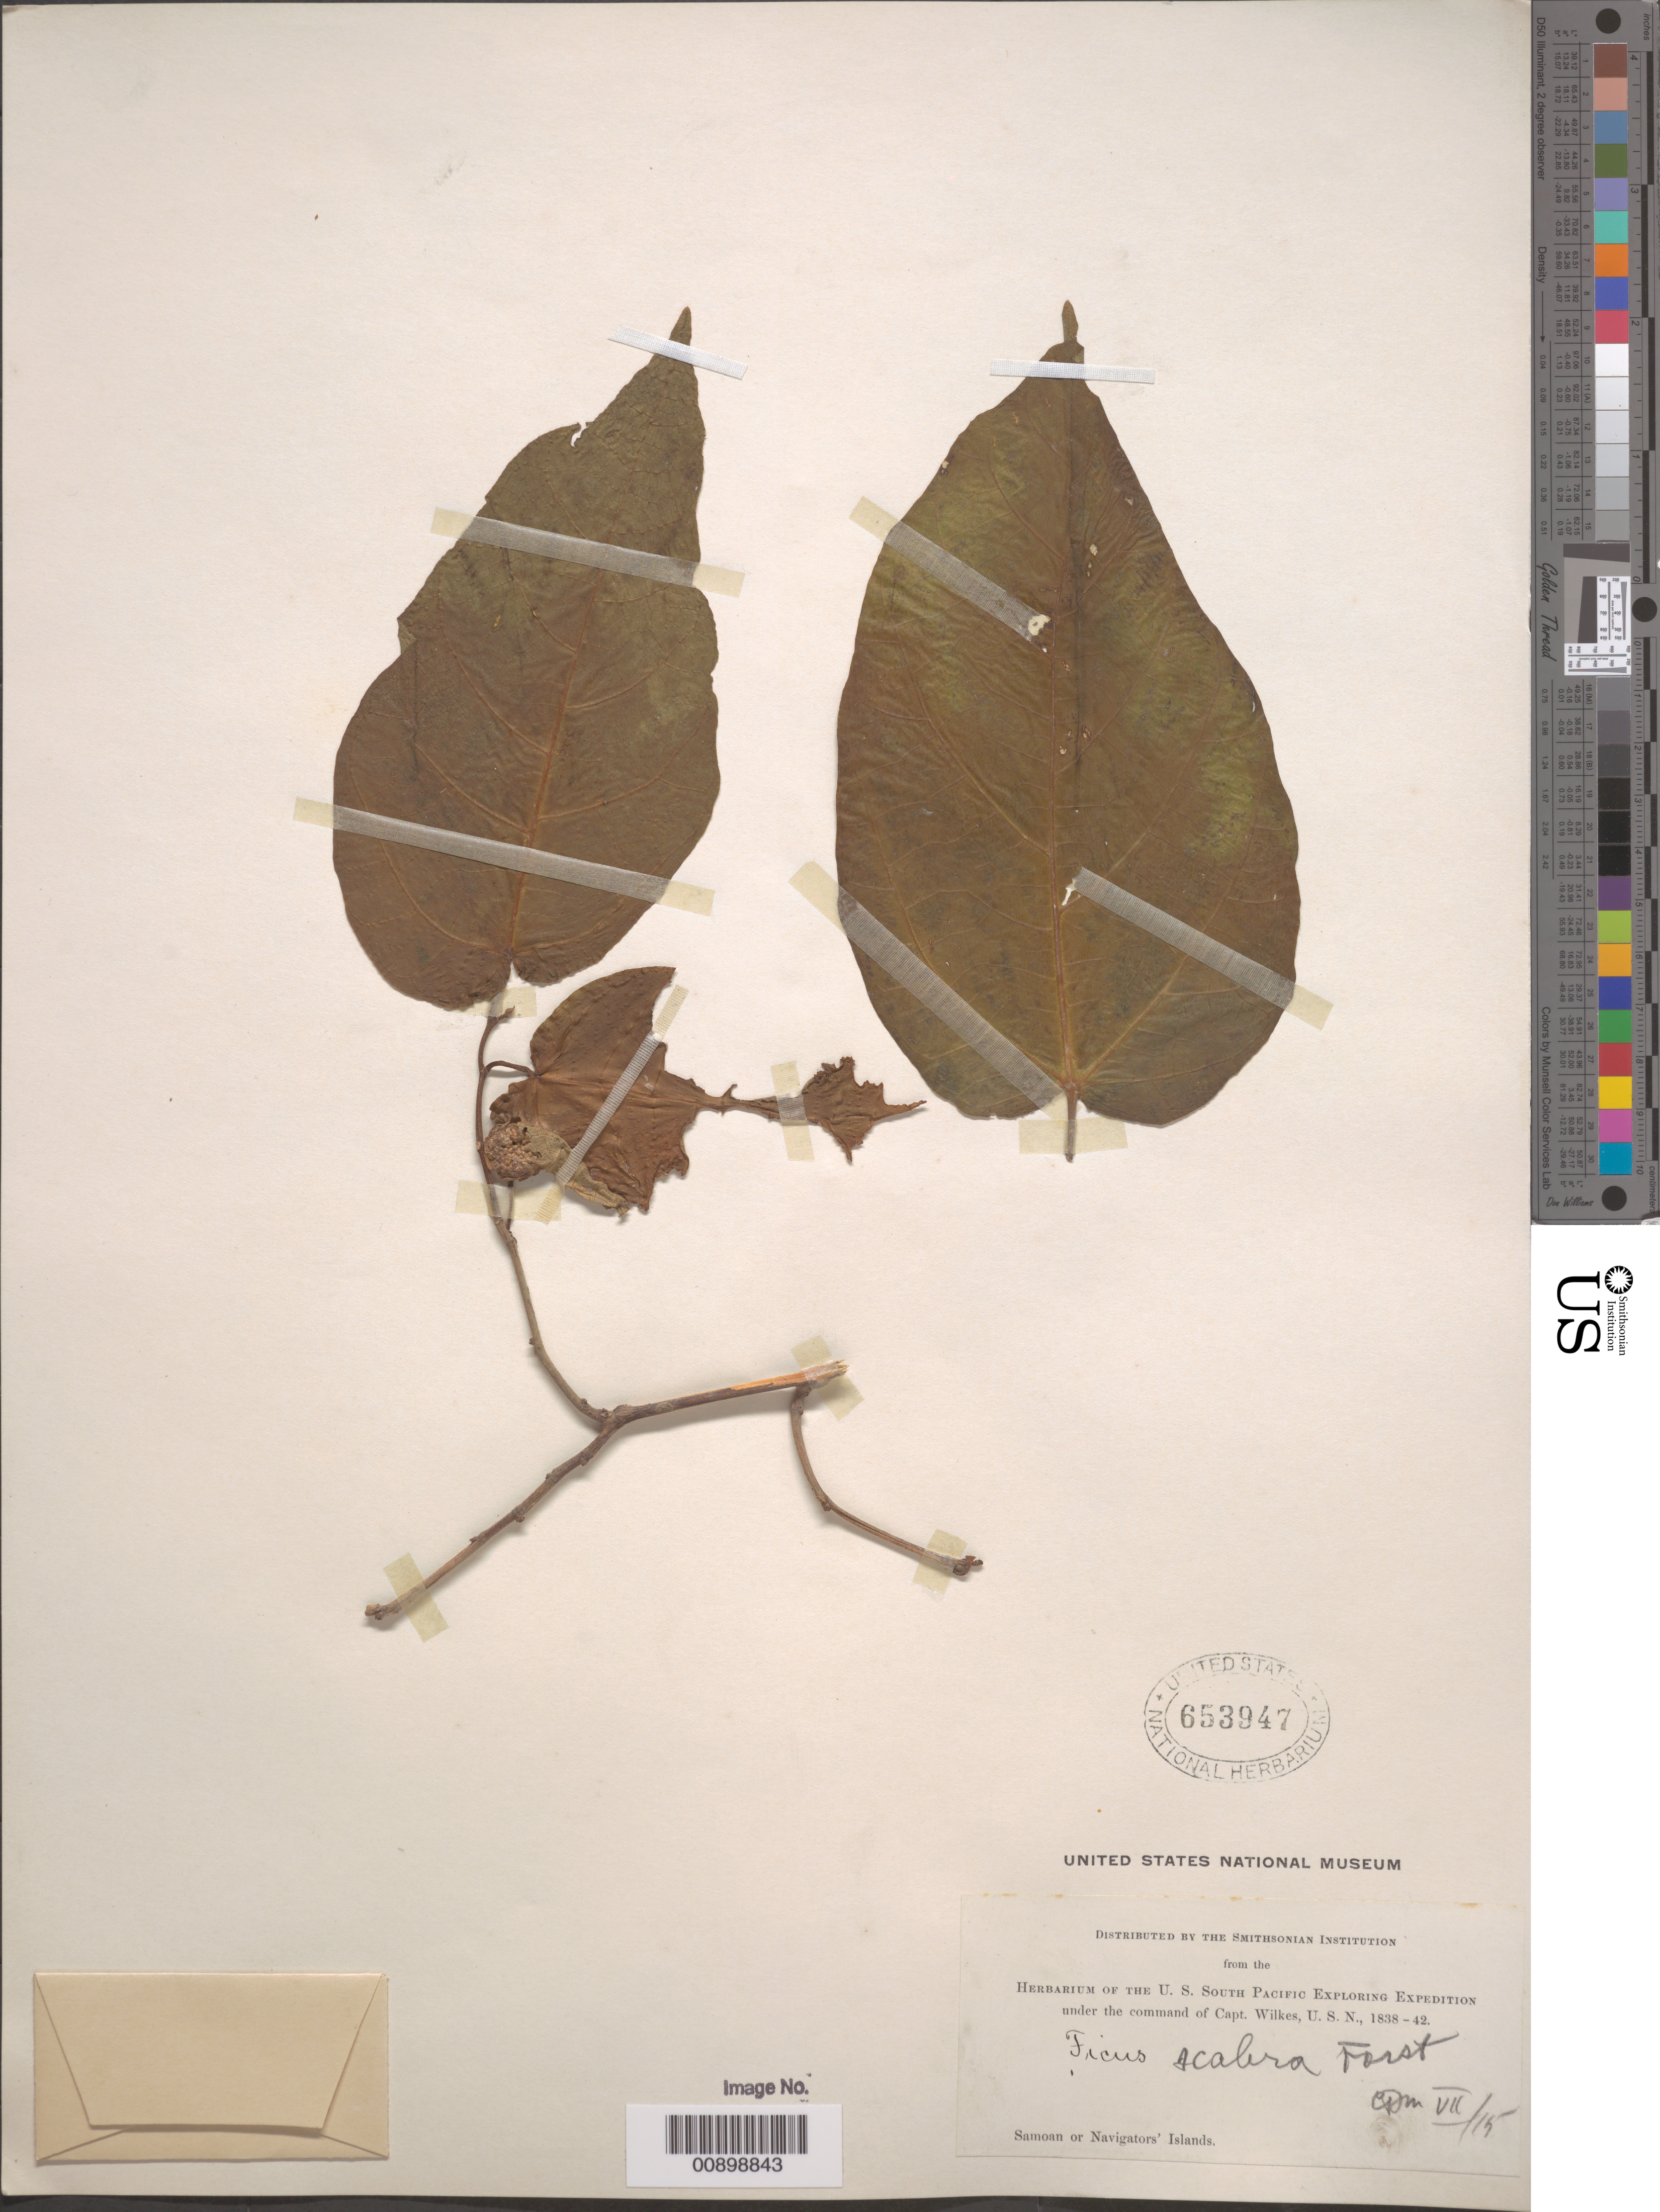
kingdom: Plantae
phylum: Tracheophyta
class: Magnoliopsida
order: Rosales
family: Moraceae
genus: Ficus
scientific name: Ficus scabra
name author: G. Forst.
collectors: Wilkes Explor. Exped.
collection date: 1838/1842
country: American Samoa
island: Tutua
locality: Samoan to Navigator's Islands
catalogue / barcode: US 653947